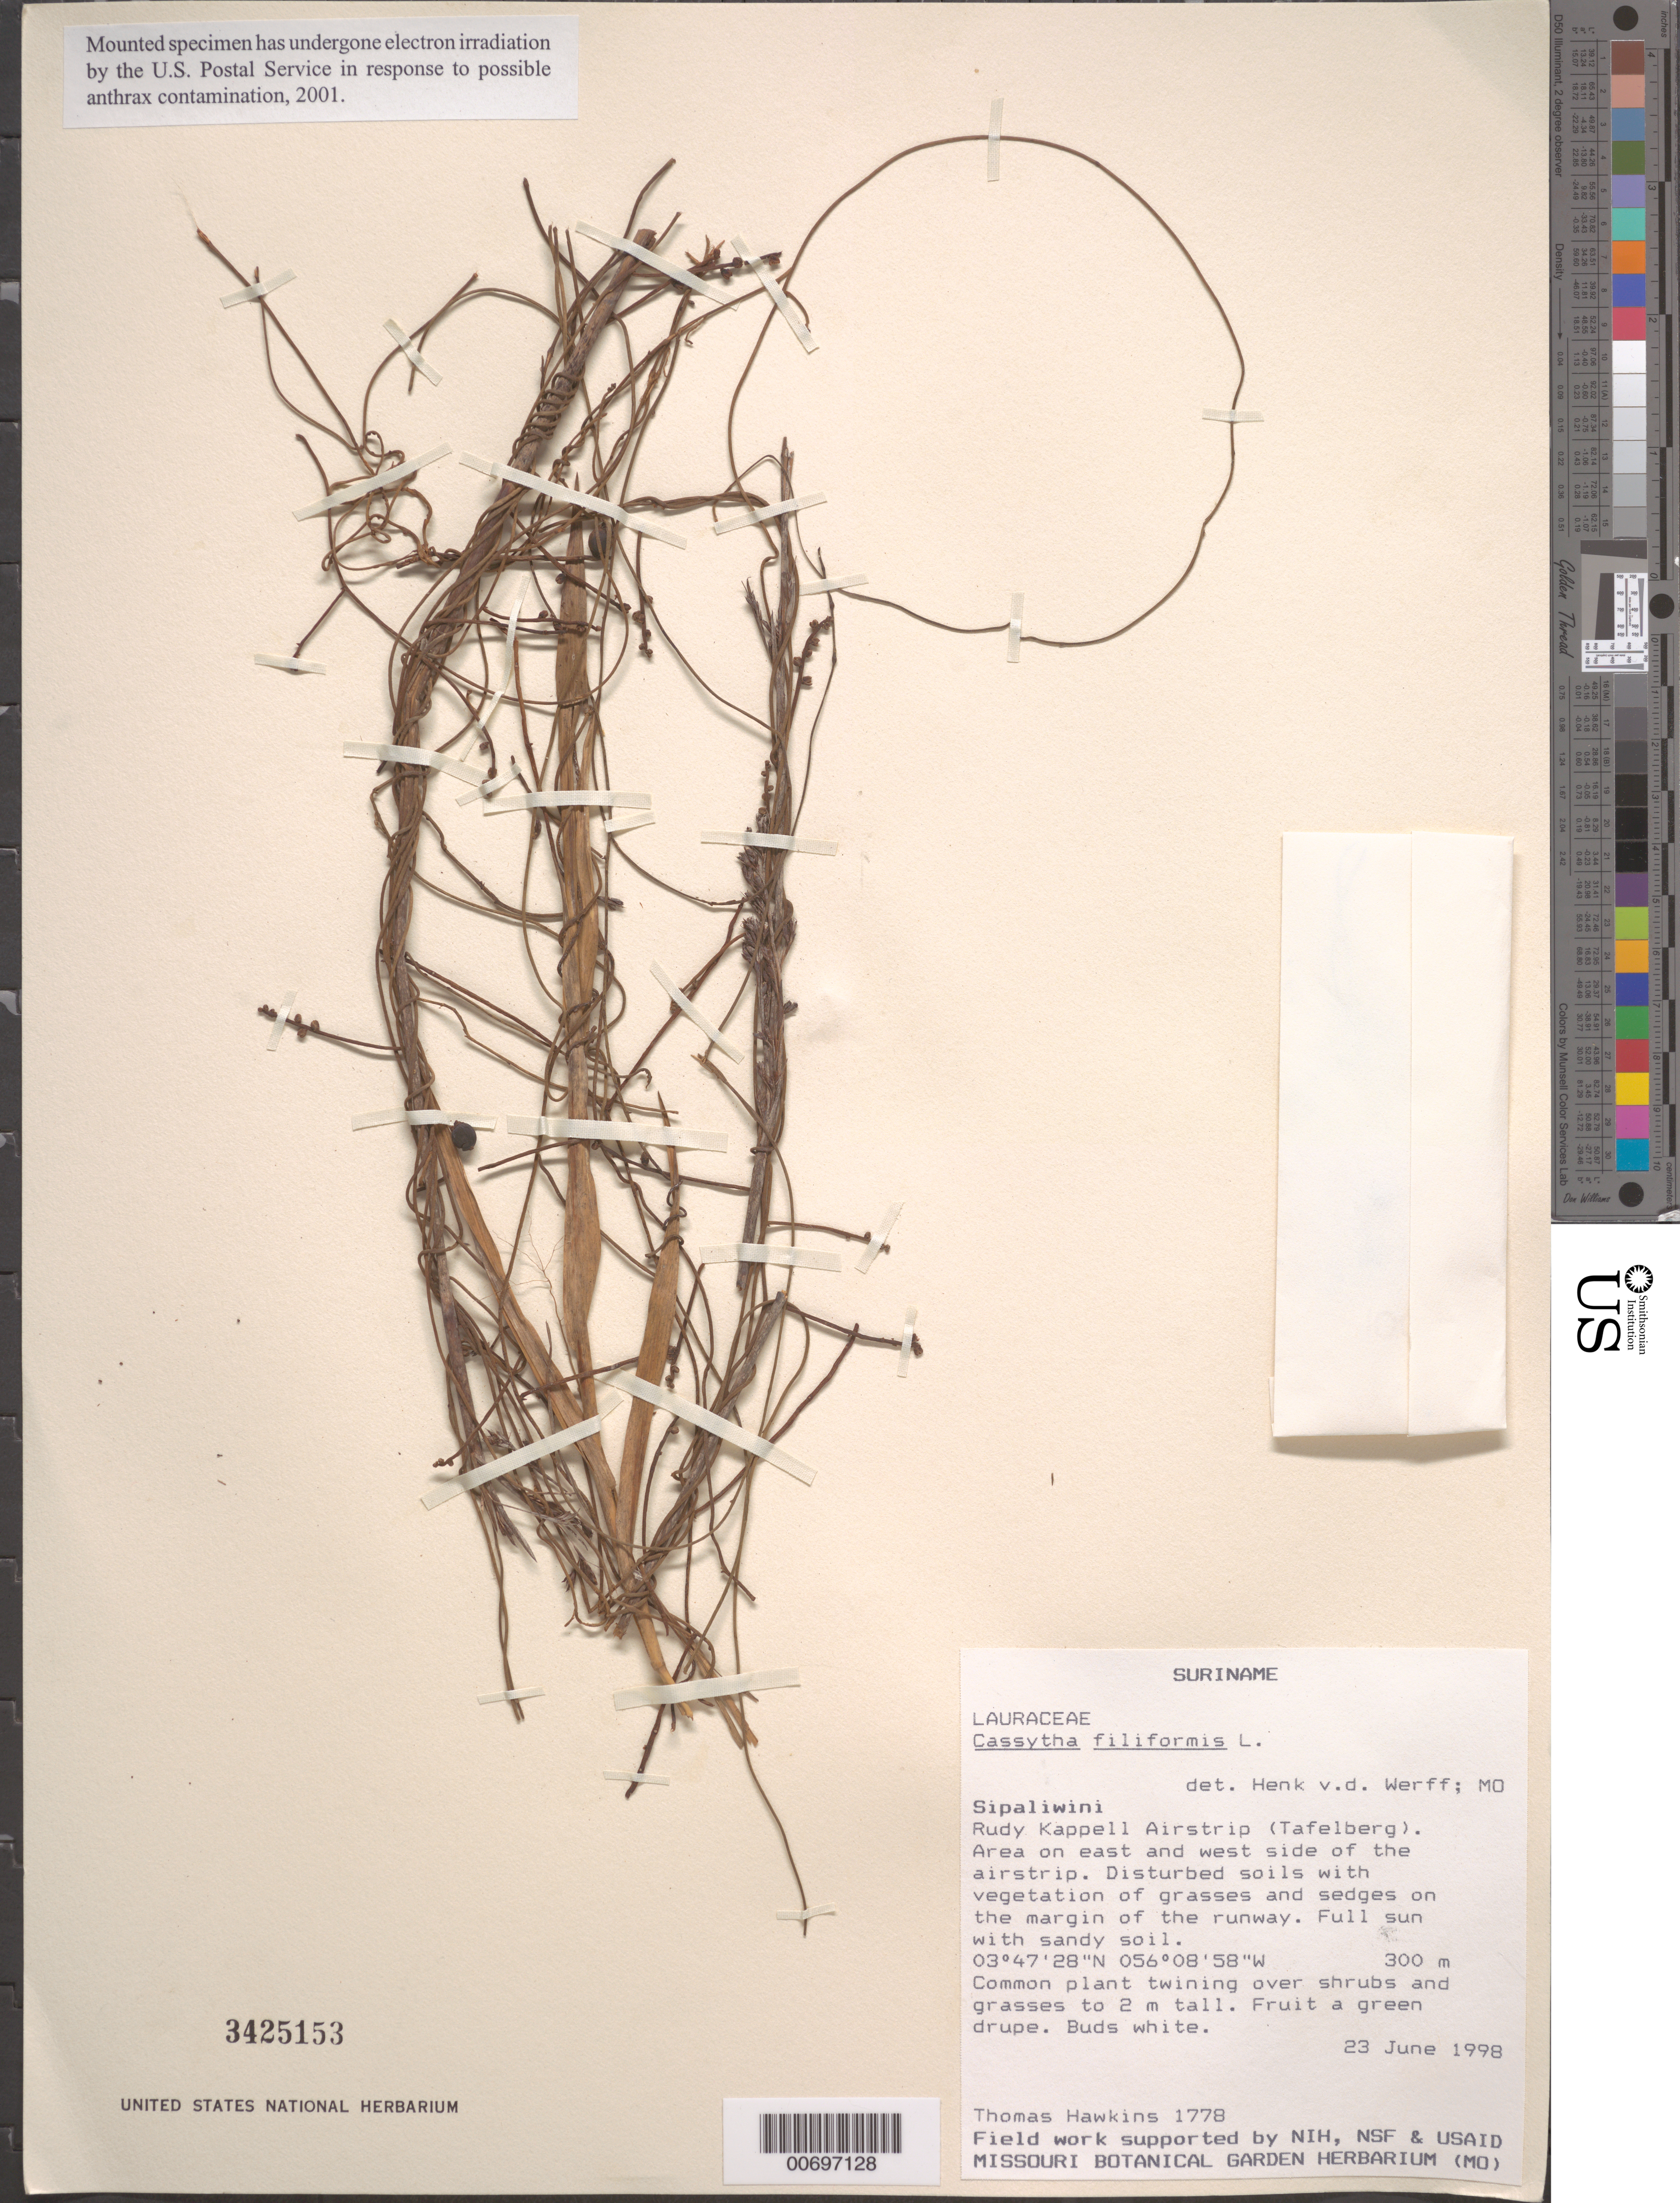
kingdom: Plantae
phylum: Tracheophyta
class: Magnoliopsida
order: Laurales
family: Lauraceae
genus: Cassytha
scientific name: Cassytha filiformis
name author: L.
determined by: van der Werff, H., (MO), Missouri Botanical Garden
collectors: T. Hawkins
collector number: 1778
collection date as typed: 23-Jun-98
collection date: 1998-06-23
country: Suriname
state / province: Sipaliwini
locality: Tafelberg (Table Mountain), Rudy Kappell Airstrip, area on east and west side of the airstrip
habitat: Disturbed soils with vegetation of grasses and sedges on the margin of the runway. Full sun with sandy soil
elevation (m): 300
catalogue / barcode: US 3425153